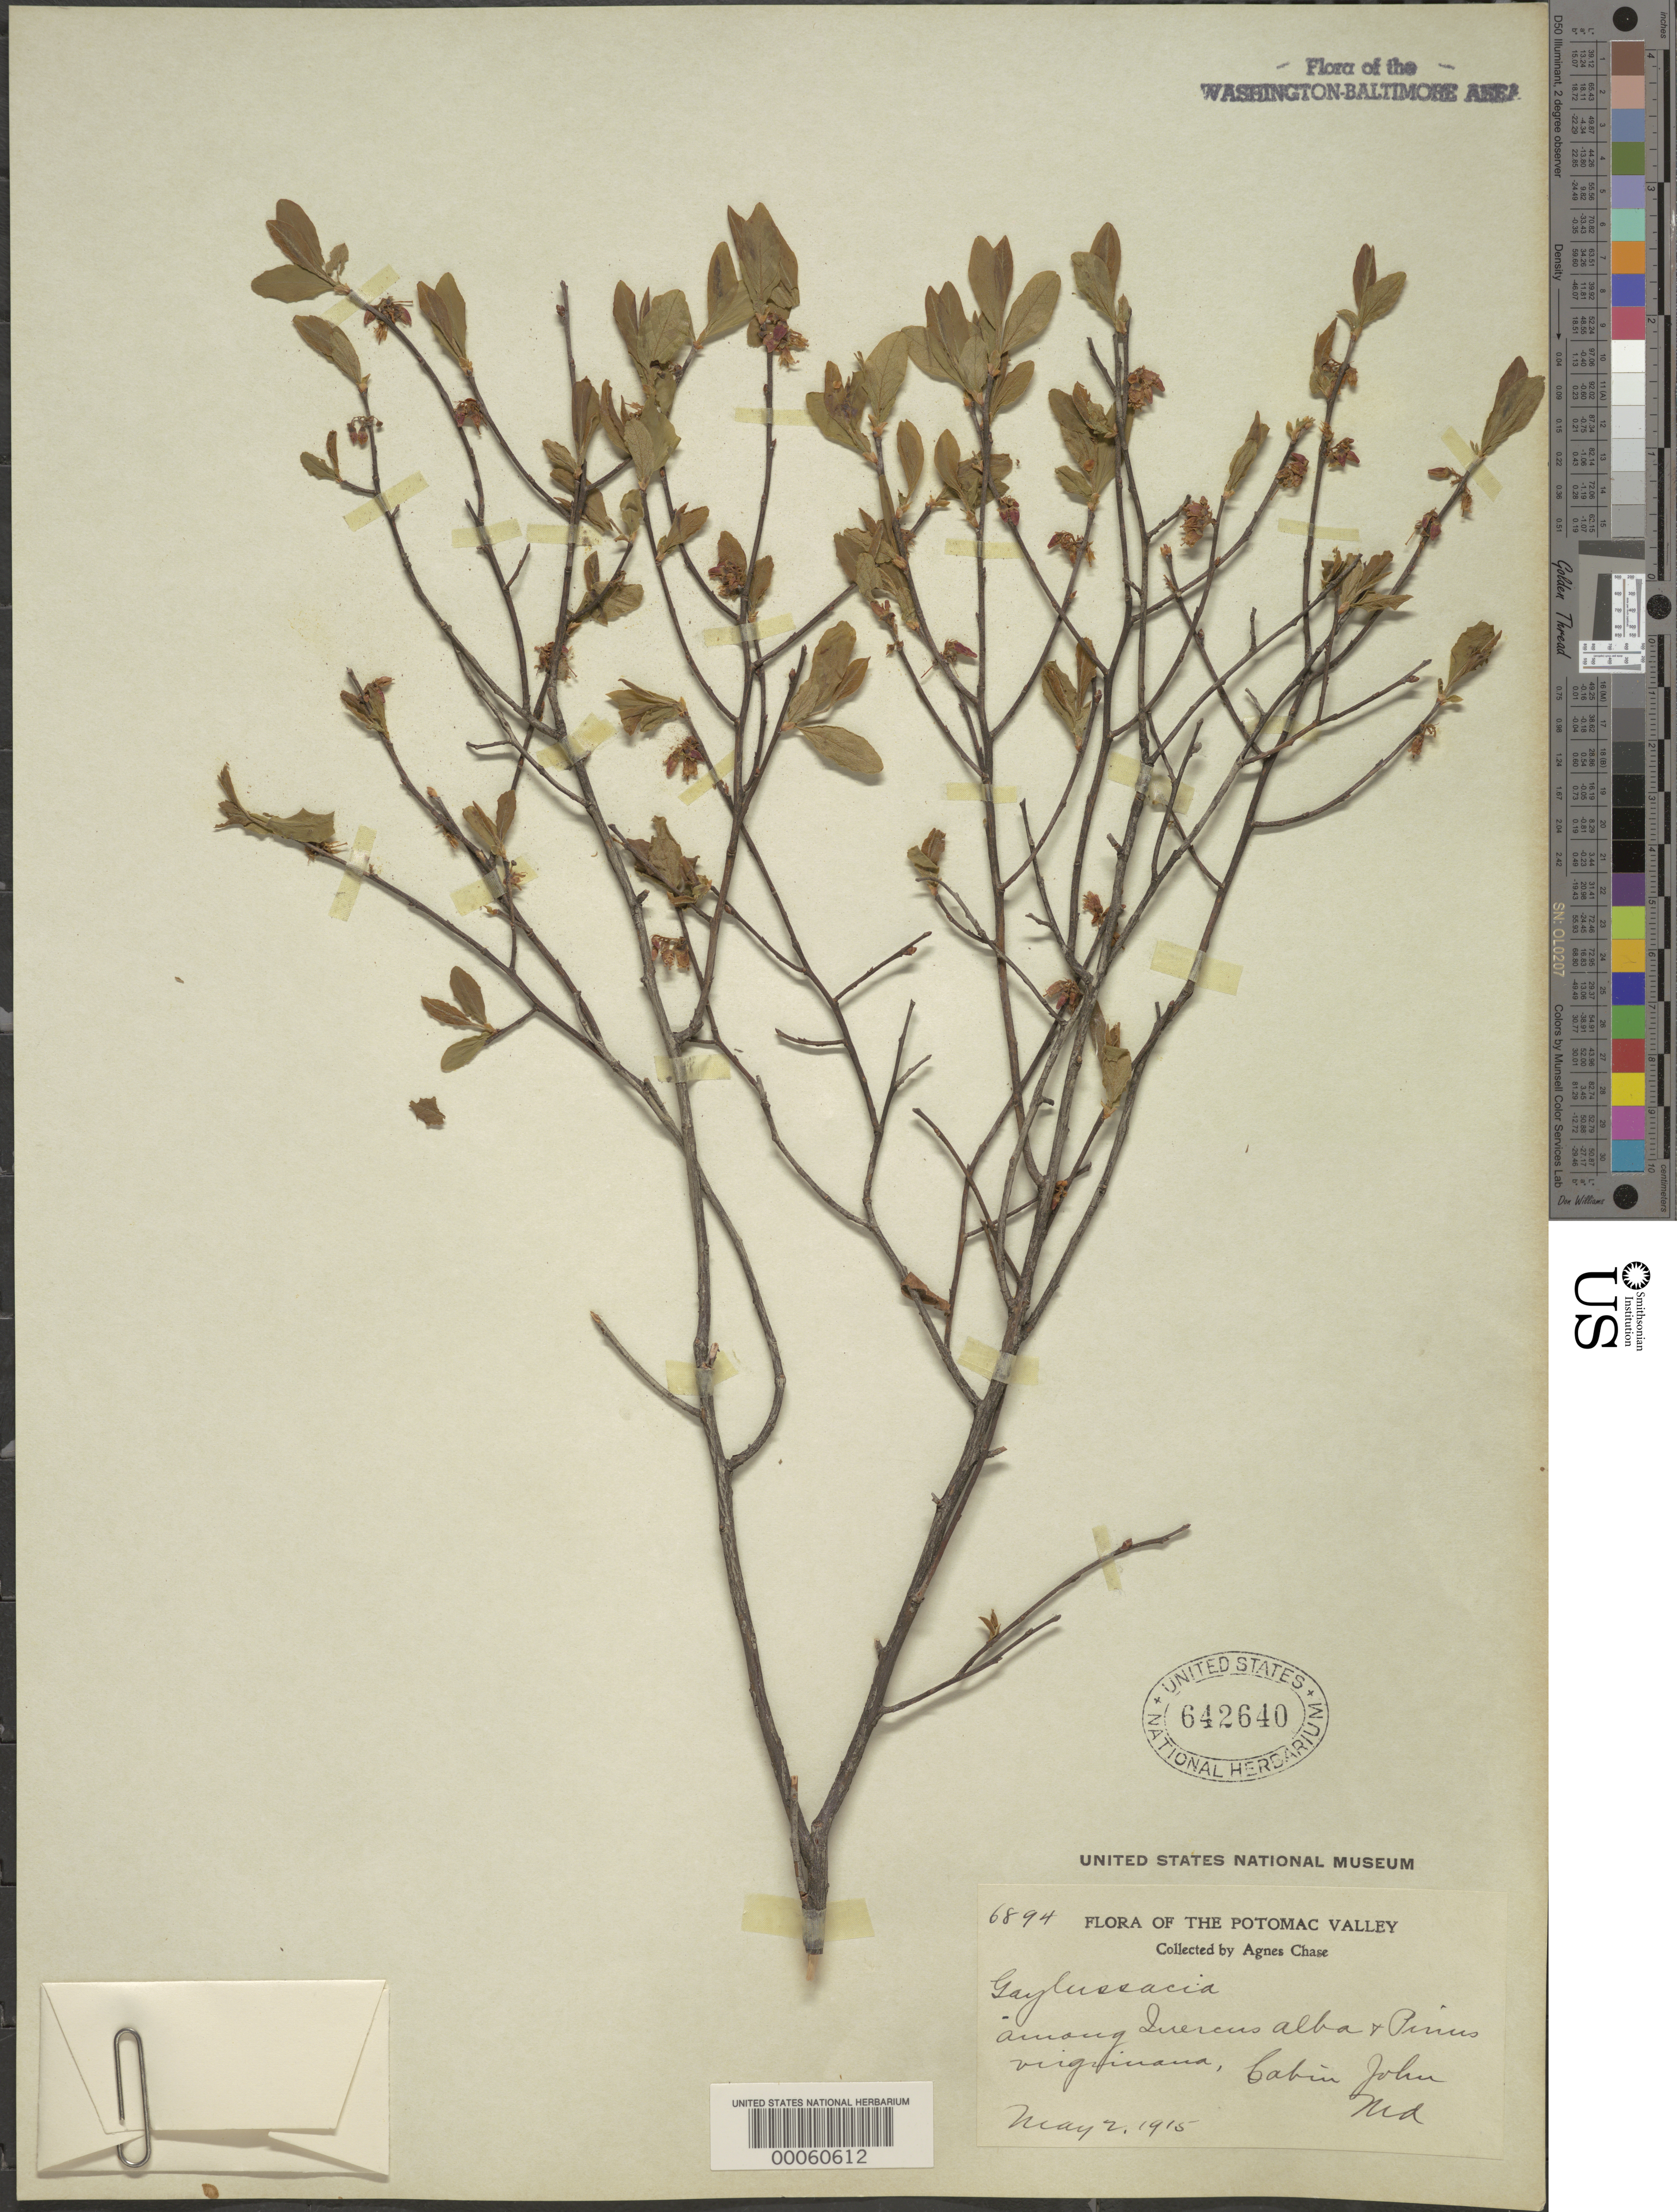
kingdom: Plantae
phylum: Tracheophyta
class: Magnoliopsida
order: Ericales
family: Ericaceae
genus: Gaylussacia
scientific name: Gaylussacia baccata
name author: (Wangenh.) K. Koch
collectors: A. Chase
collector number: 6894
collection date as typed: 02 May 1915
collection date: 1915-05-02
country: United States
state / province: Maryland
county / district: Montgomery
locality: Cabin John C. & O. Canal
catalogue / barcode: US 642640